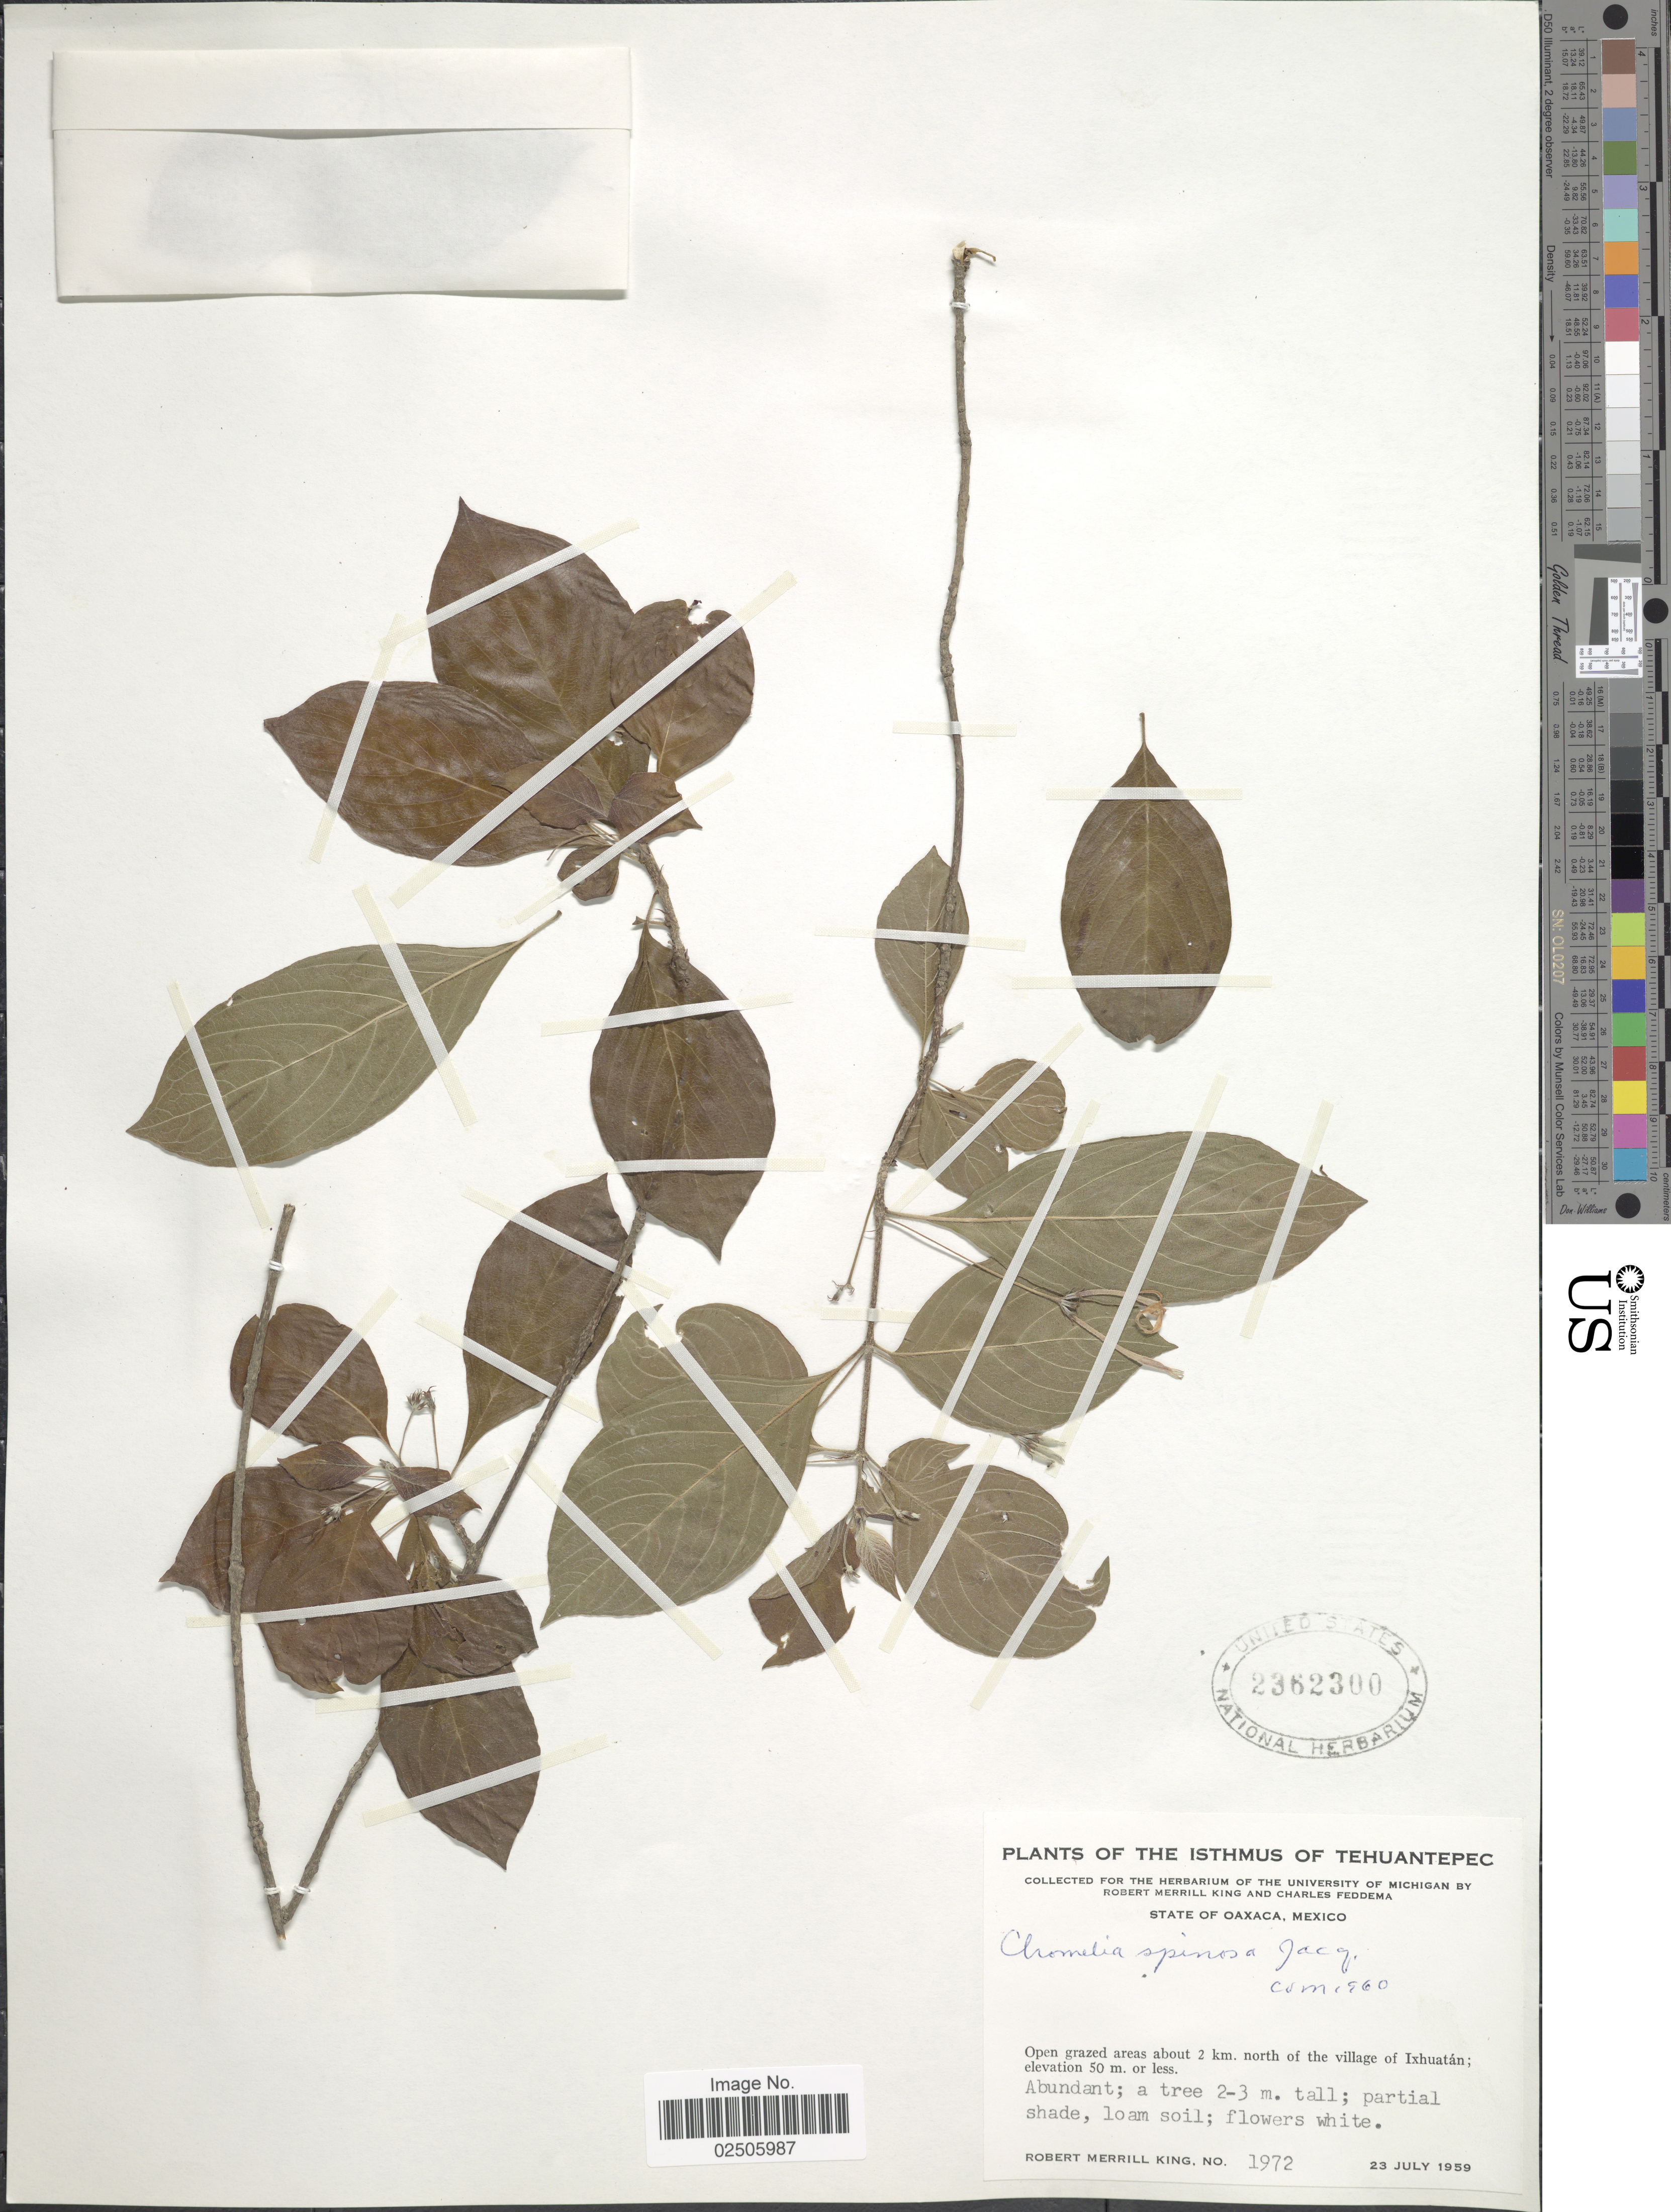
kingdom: Plantae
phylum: Tracheophyta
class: Magnoliopsida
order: Gentianales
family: Rubiaceae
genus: Chomelia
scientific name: Chomelia spinosa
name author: Jacq.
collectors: R. M. King & C. Feddema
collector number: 1972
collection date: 1959-07-23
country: Mexico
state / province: Oaxaca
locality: The Isthmus of Tehuantepec, Open grazed areas about 2 km. north of the village of Ixhuatan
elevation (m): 50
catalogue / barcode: US 2362300